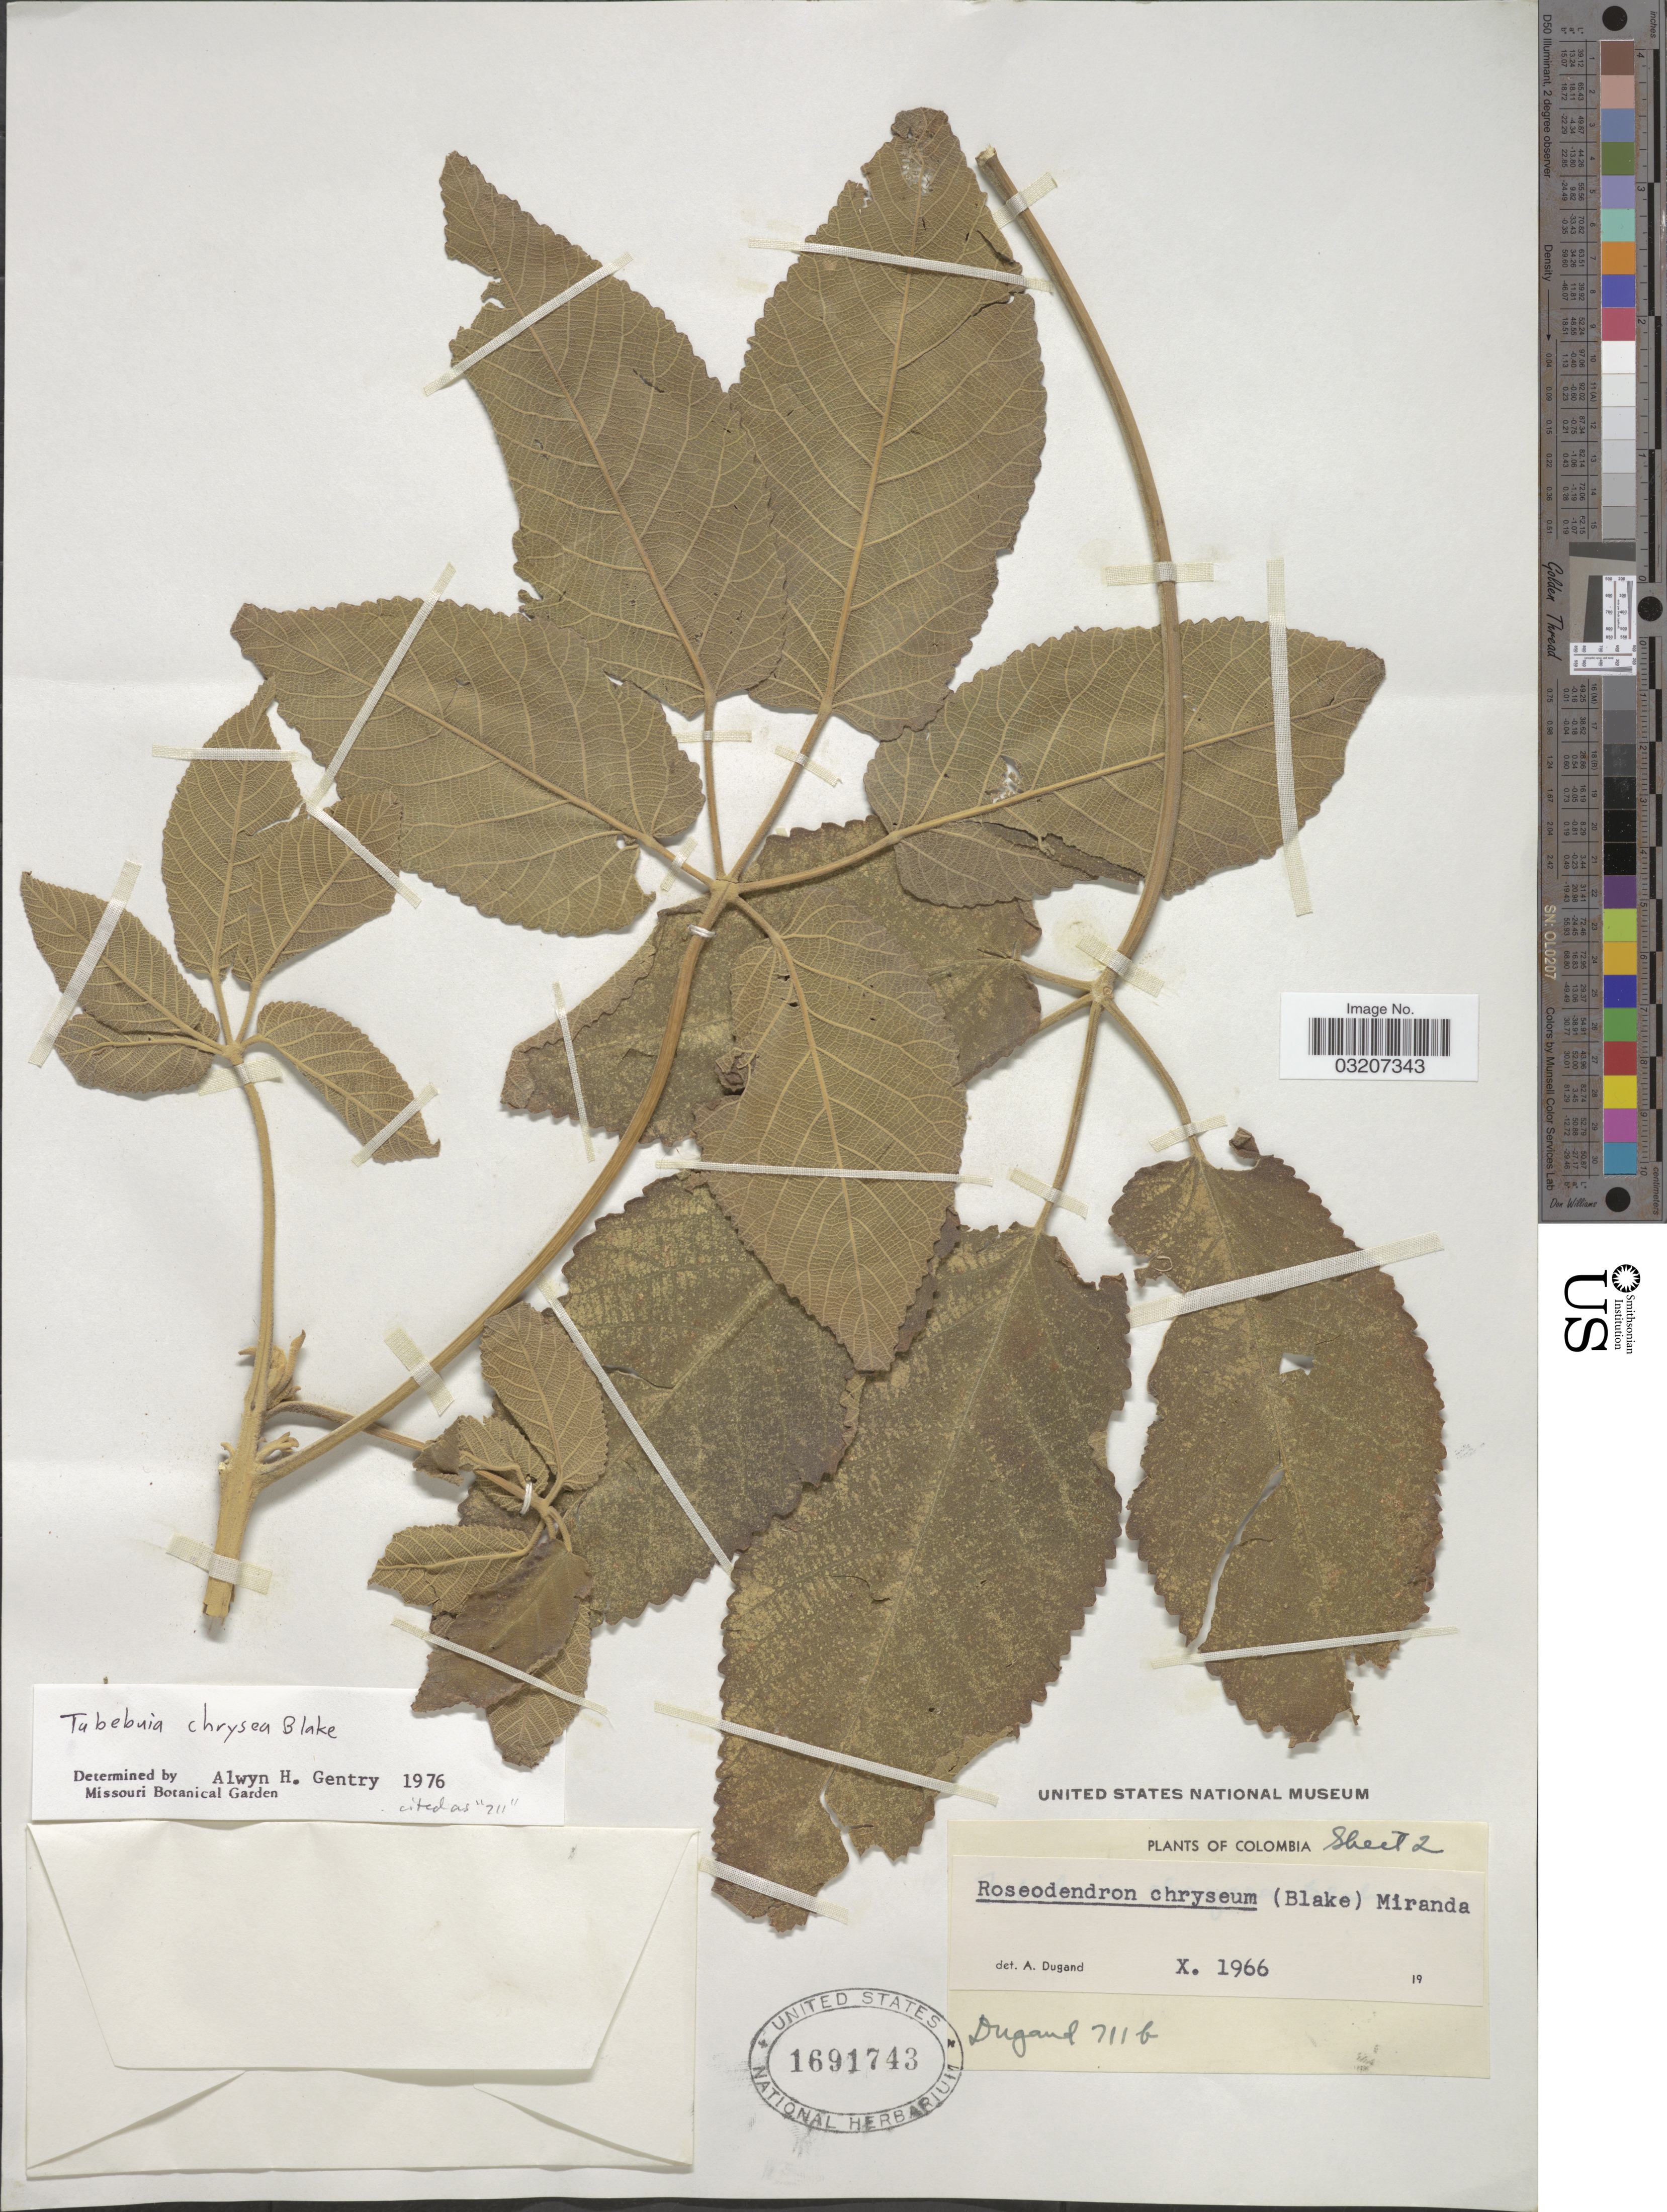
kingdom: Plantae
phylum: Tracheophyta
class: Magnoliopsida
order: Lamiales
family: Bignoniaceae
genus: Roseodendron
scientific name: Roseodendron chryseum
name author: (S.F. Blake) Miranda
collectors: Dugand, --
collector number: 711b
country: Colombia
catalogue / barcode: US 1691743